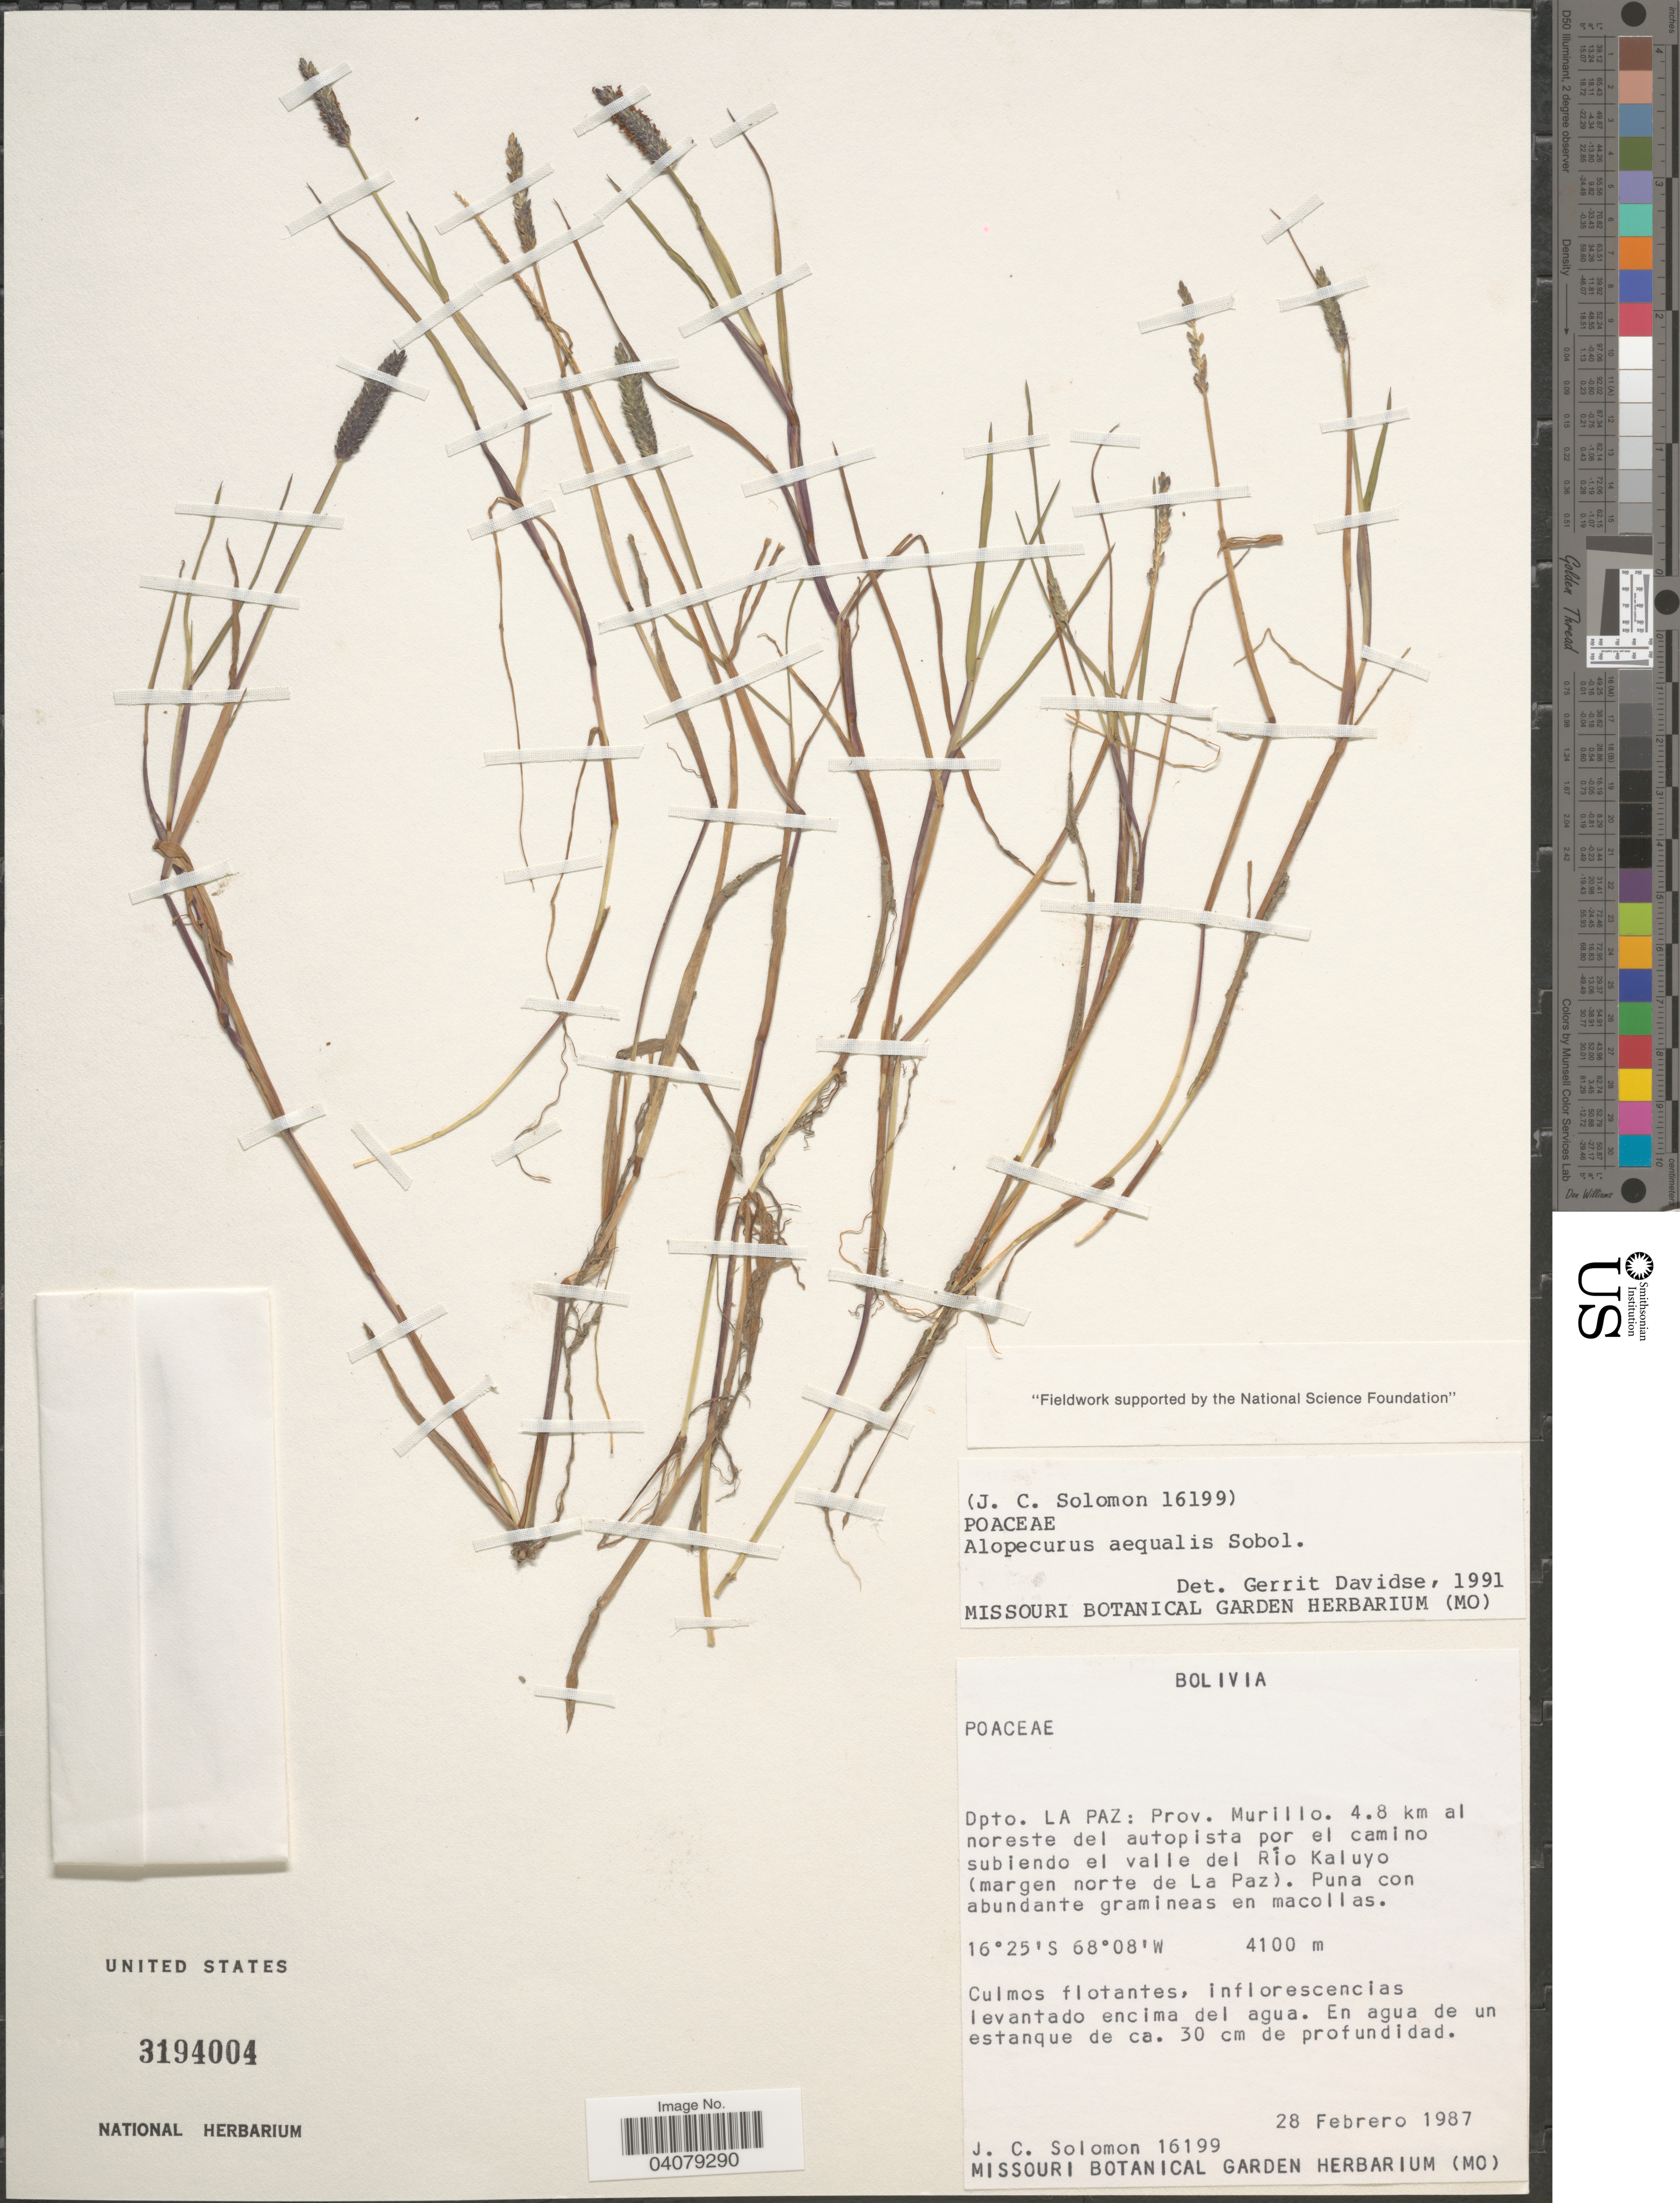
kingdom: Plantae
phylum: Tracheophyta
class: Liliopsida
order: Poales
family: Poaceae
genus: Alopecurus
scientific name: Alopecurus aequalis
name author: Sobol.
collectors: J. C. Solomon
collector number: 16199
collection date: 1987-02-28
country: Bolivia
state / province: La Paz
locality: Dpto. La Paz: Prov. Murillo. 4.8 km al noreste del autopista por el camino subiendo el valle del Río Kaluyo (margen norte de La Paz).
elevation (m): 4100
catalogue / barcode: US 3194004